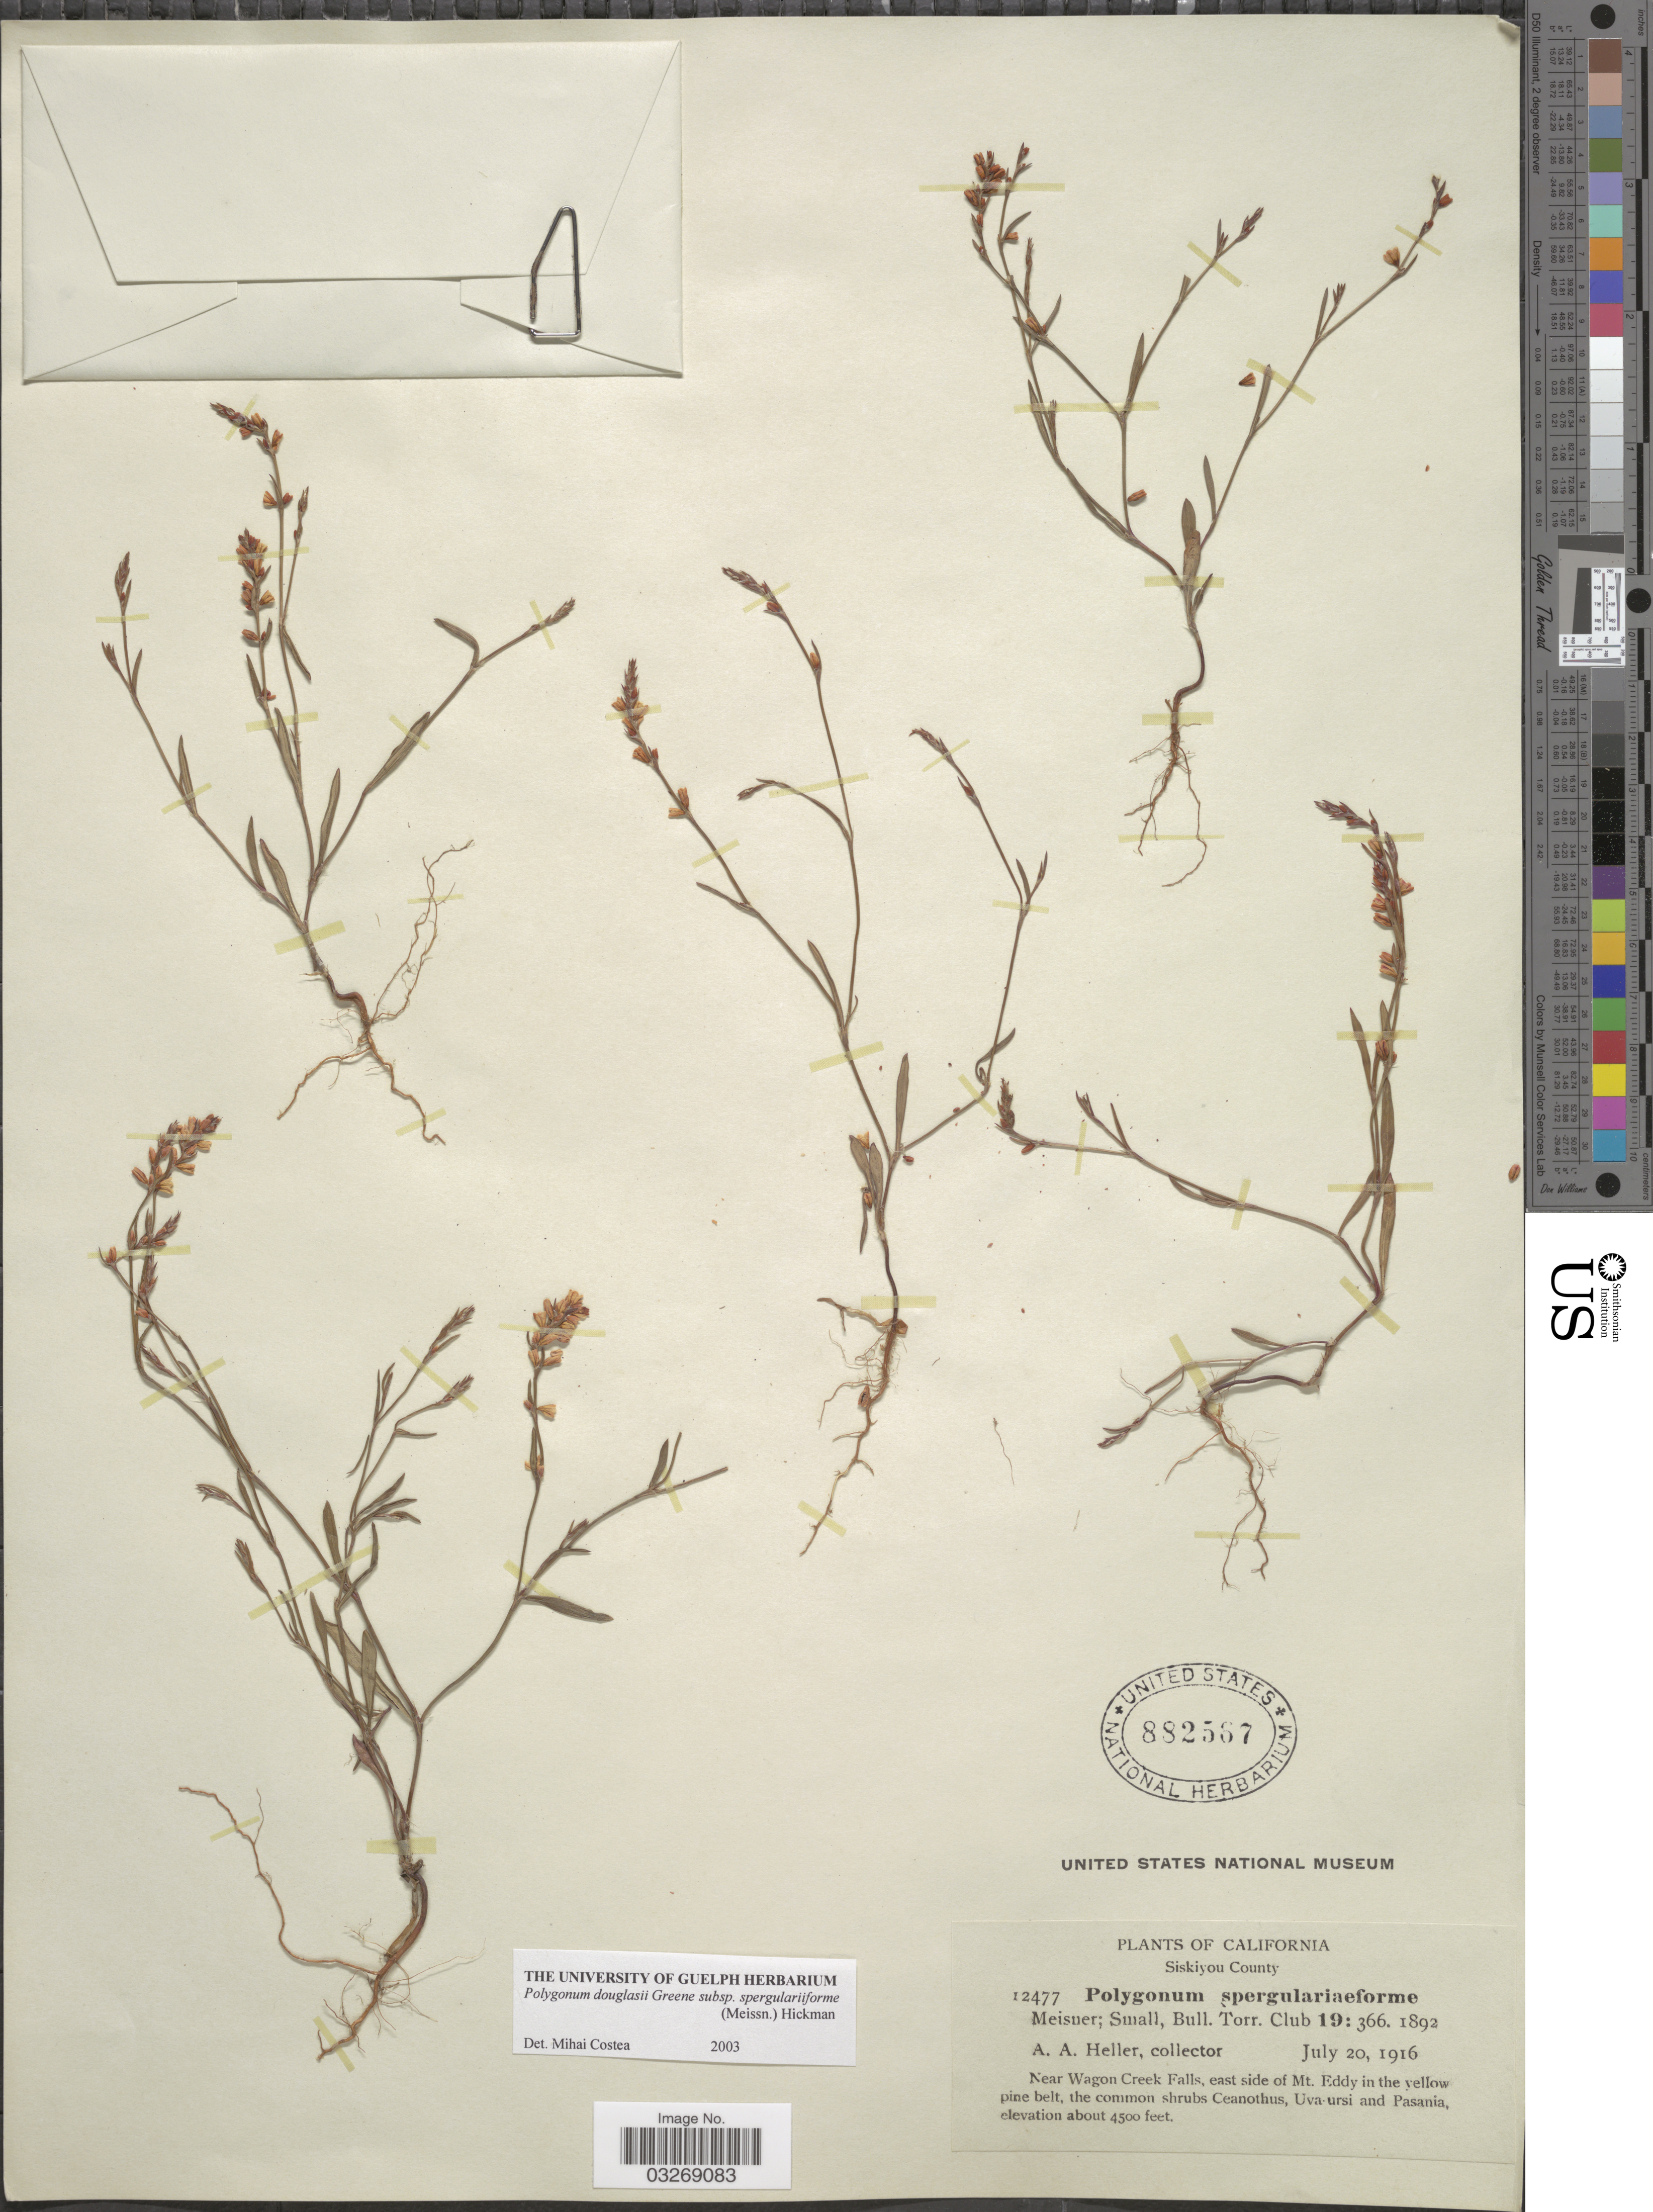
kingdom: Plantae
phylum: Tracheophyta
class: Magnoliopsida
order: Caryophyllales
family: Polygonaceae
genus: Polygonum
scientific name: Polygonum douglasii subsp. spergulariiforme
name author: (Meisn. ex Small) Hickman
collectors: A. A. Heller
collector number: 12477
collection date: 1916-07-20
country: United States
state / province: California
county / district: Siskiyou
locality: Siskiyou County. Near Wagon Creek Falls, east side of Mt. Eddy in the yellow pine belt.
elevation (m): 1372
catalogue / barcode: US 882567